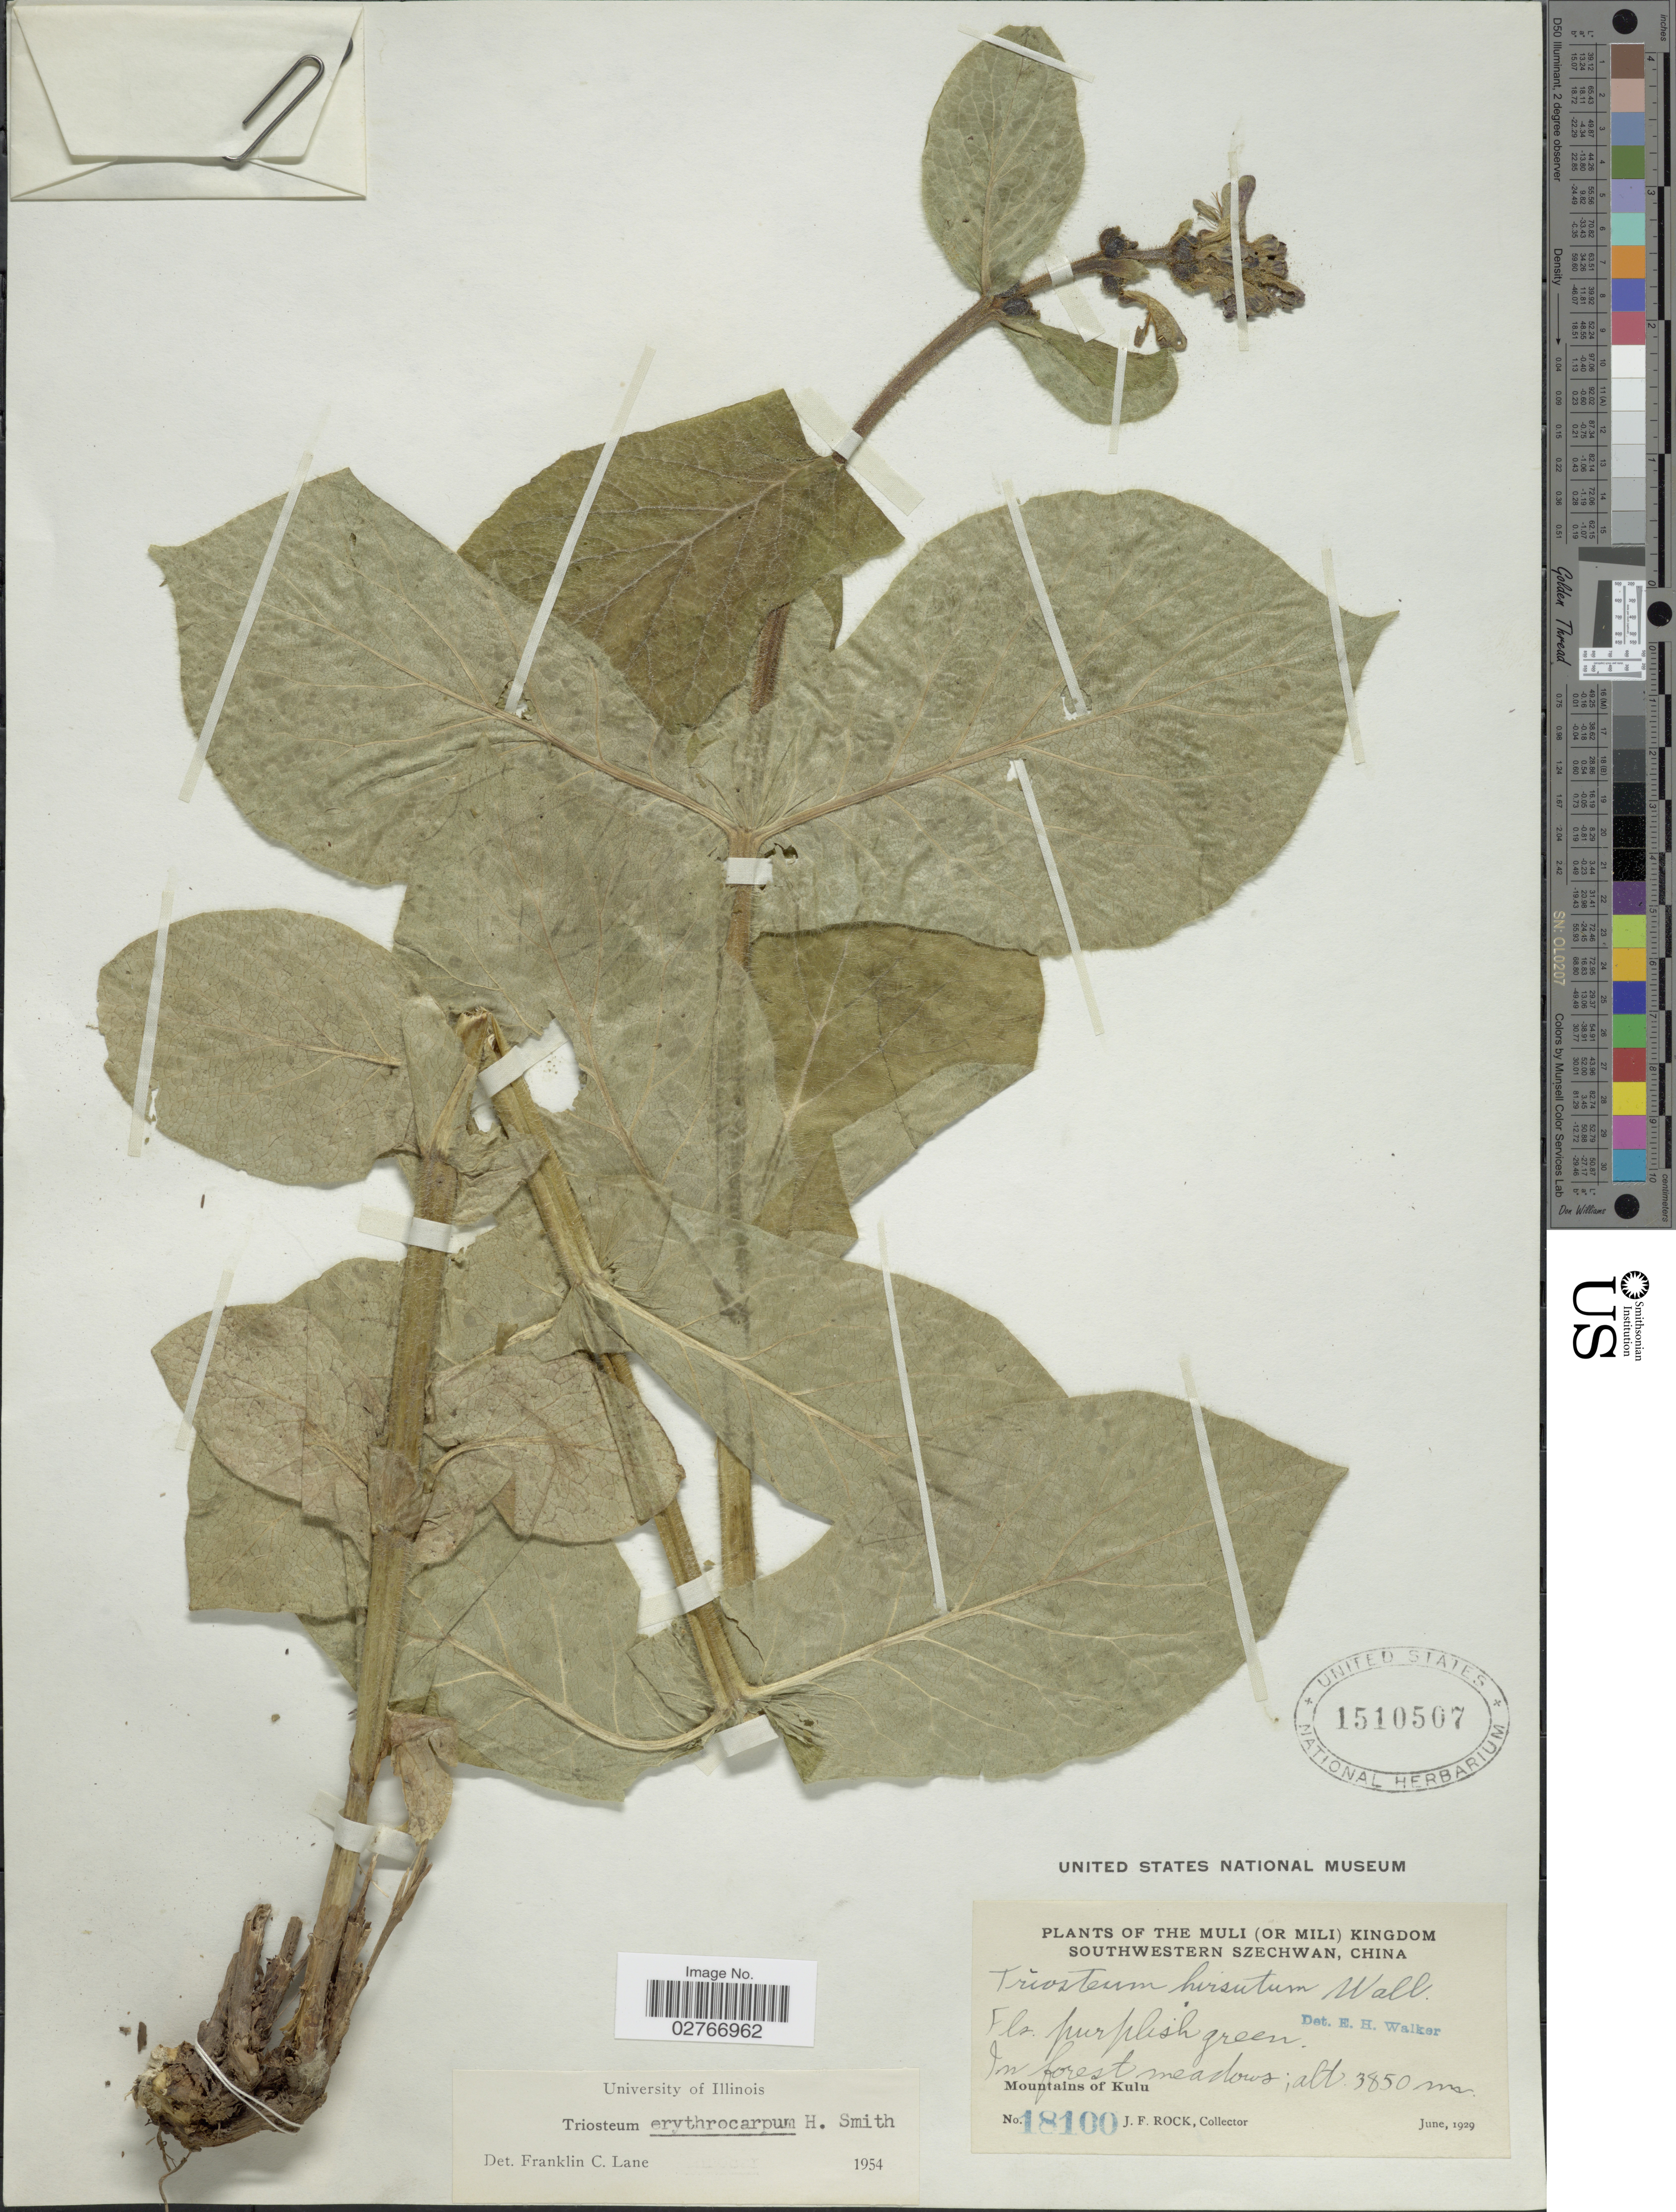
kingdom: Plantae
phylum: Tracheophyta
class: Magnoliopsida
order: Dipsacales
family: Caprifoliaceae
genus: Triosteum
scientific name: Triosteum erythrocarpum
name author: Harry Sm.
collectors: J. Rock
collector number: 18100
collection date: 1929-06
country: China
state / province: Sichuan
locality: The Muli (or Mili) Kingdom, Southwestern Szechuan. Mountains of Kulu.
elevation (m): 3850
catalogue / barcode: US 1510507